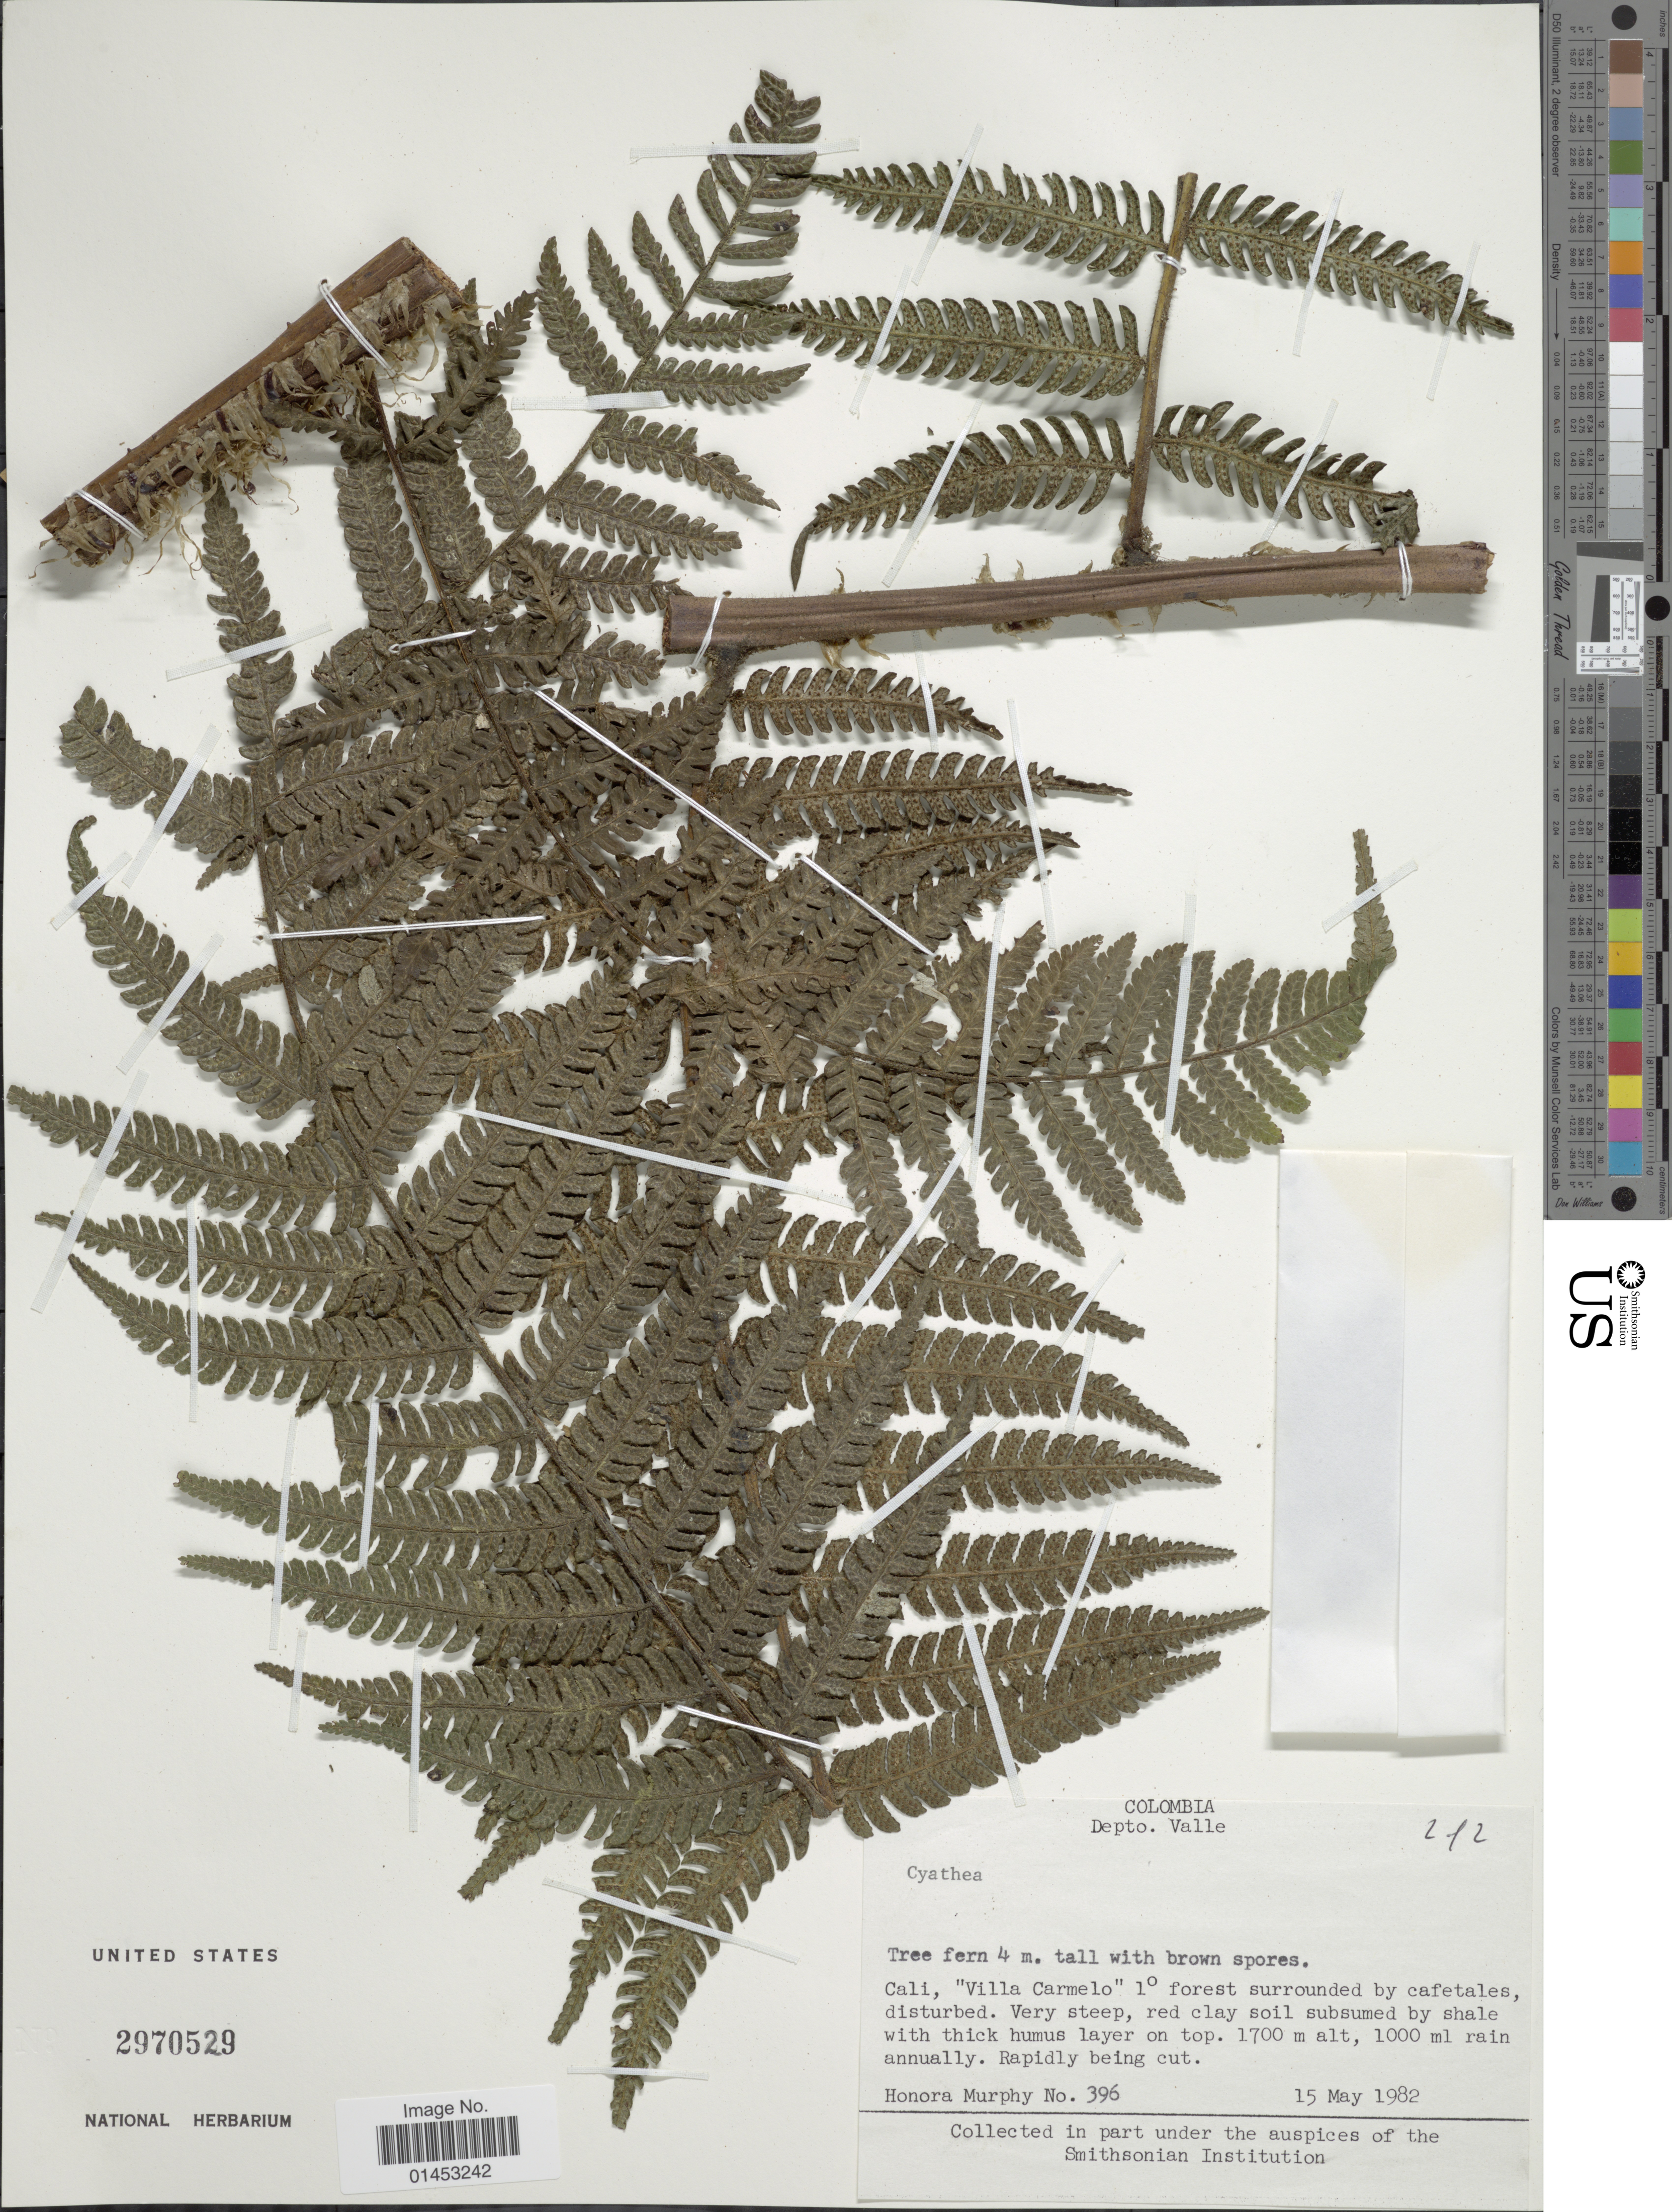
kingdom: Plantae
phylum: Tracheophyta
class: Polypodiopsida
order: Cyatheales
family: Cyatheaceae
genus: Cyathea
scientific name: Cyathea sp.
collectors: H. Murphy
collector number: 396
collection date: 1982-05-15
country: Colombia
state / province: Valle del Cauca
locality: Depto. Valle, Cali "Villa CArmelo"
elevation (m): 1700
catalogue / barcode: US 2970529